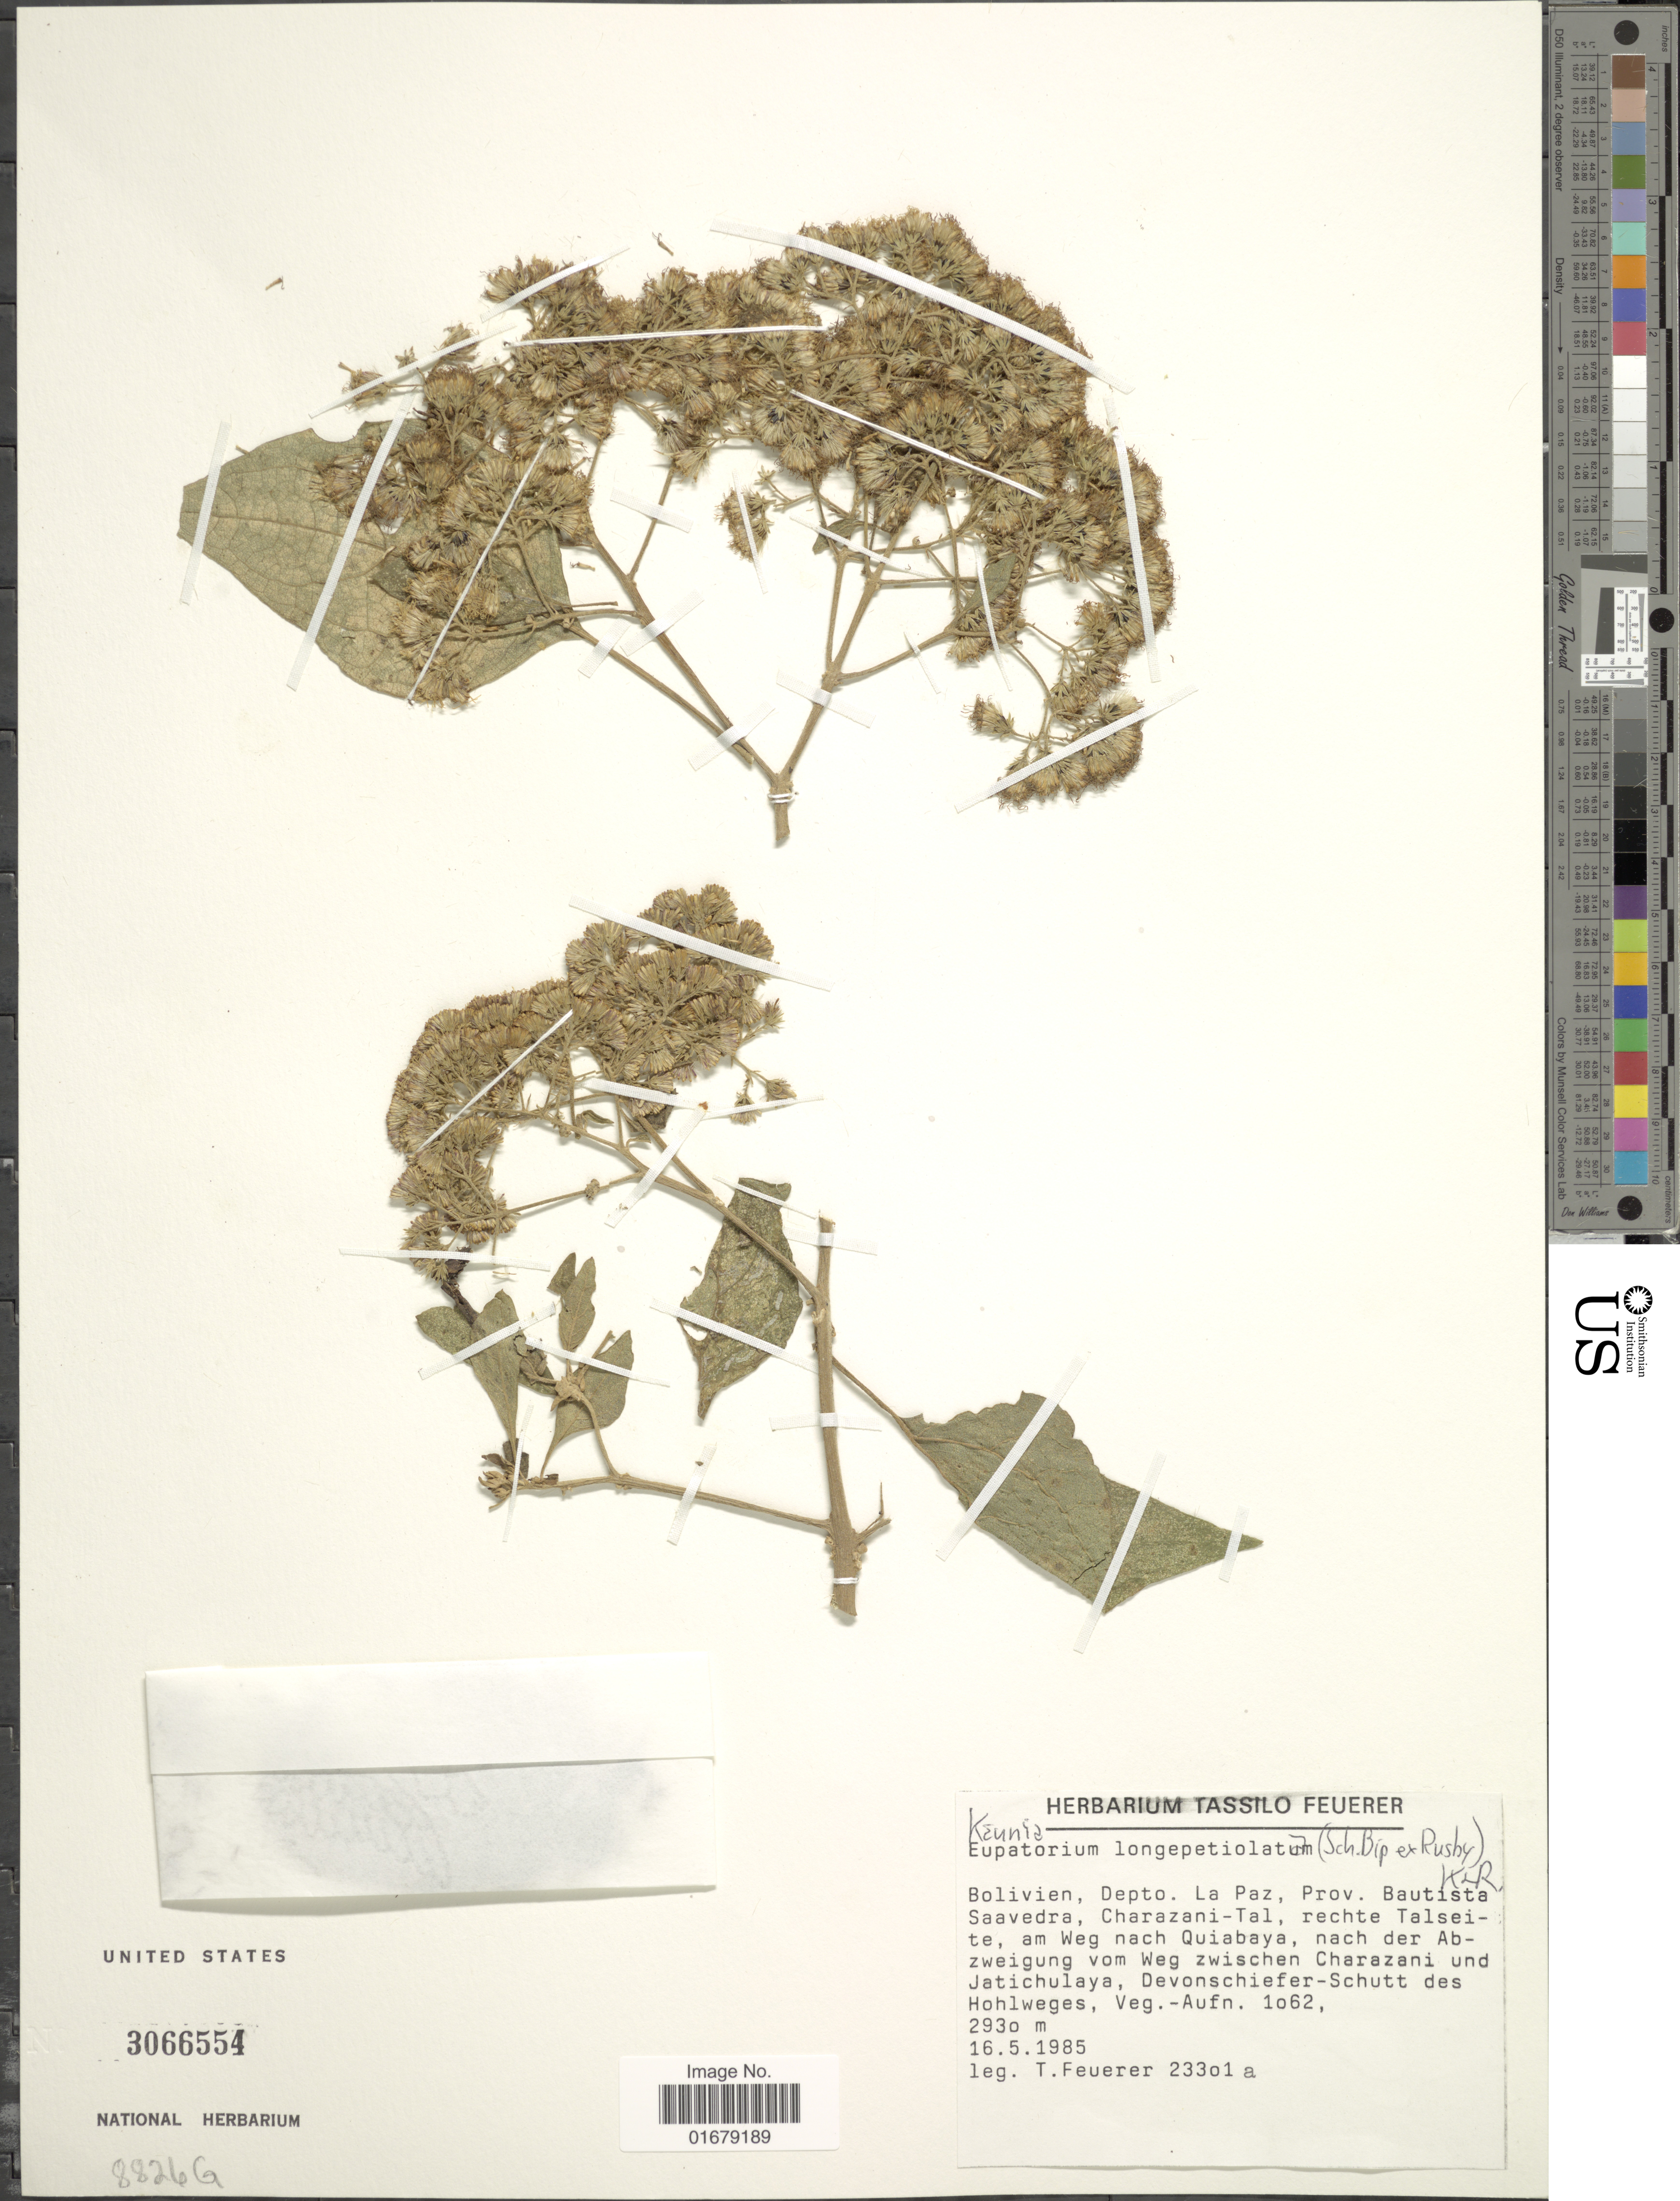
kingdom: Plantae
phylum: Tracheophyta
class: Magnoliopsida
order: Asterales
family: Asteraceae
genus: Kaunia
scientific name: Kaunia longipetiolata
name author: (Sch. Bip. ex Rusby) R.M. King & H. Rob.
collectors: T. Feuerer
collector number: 23301a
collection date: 1985-05-16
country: Bolivia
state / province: La Paz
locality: Bolivien, Depto. La Paz, Prov. Bautista Saavedra, Charazani-Tal, rechte Talseite, am Weg nach Quiabaya, nach der Abzweigung vom Weg zwischen Charazani und Jatichulaya, Devonschiefer-Schutt des hoh;lweges, Veg. -Aufn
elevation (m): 2930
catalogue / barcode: US 3066554